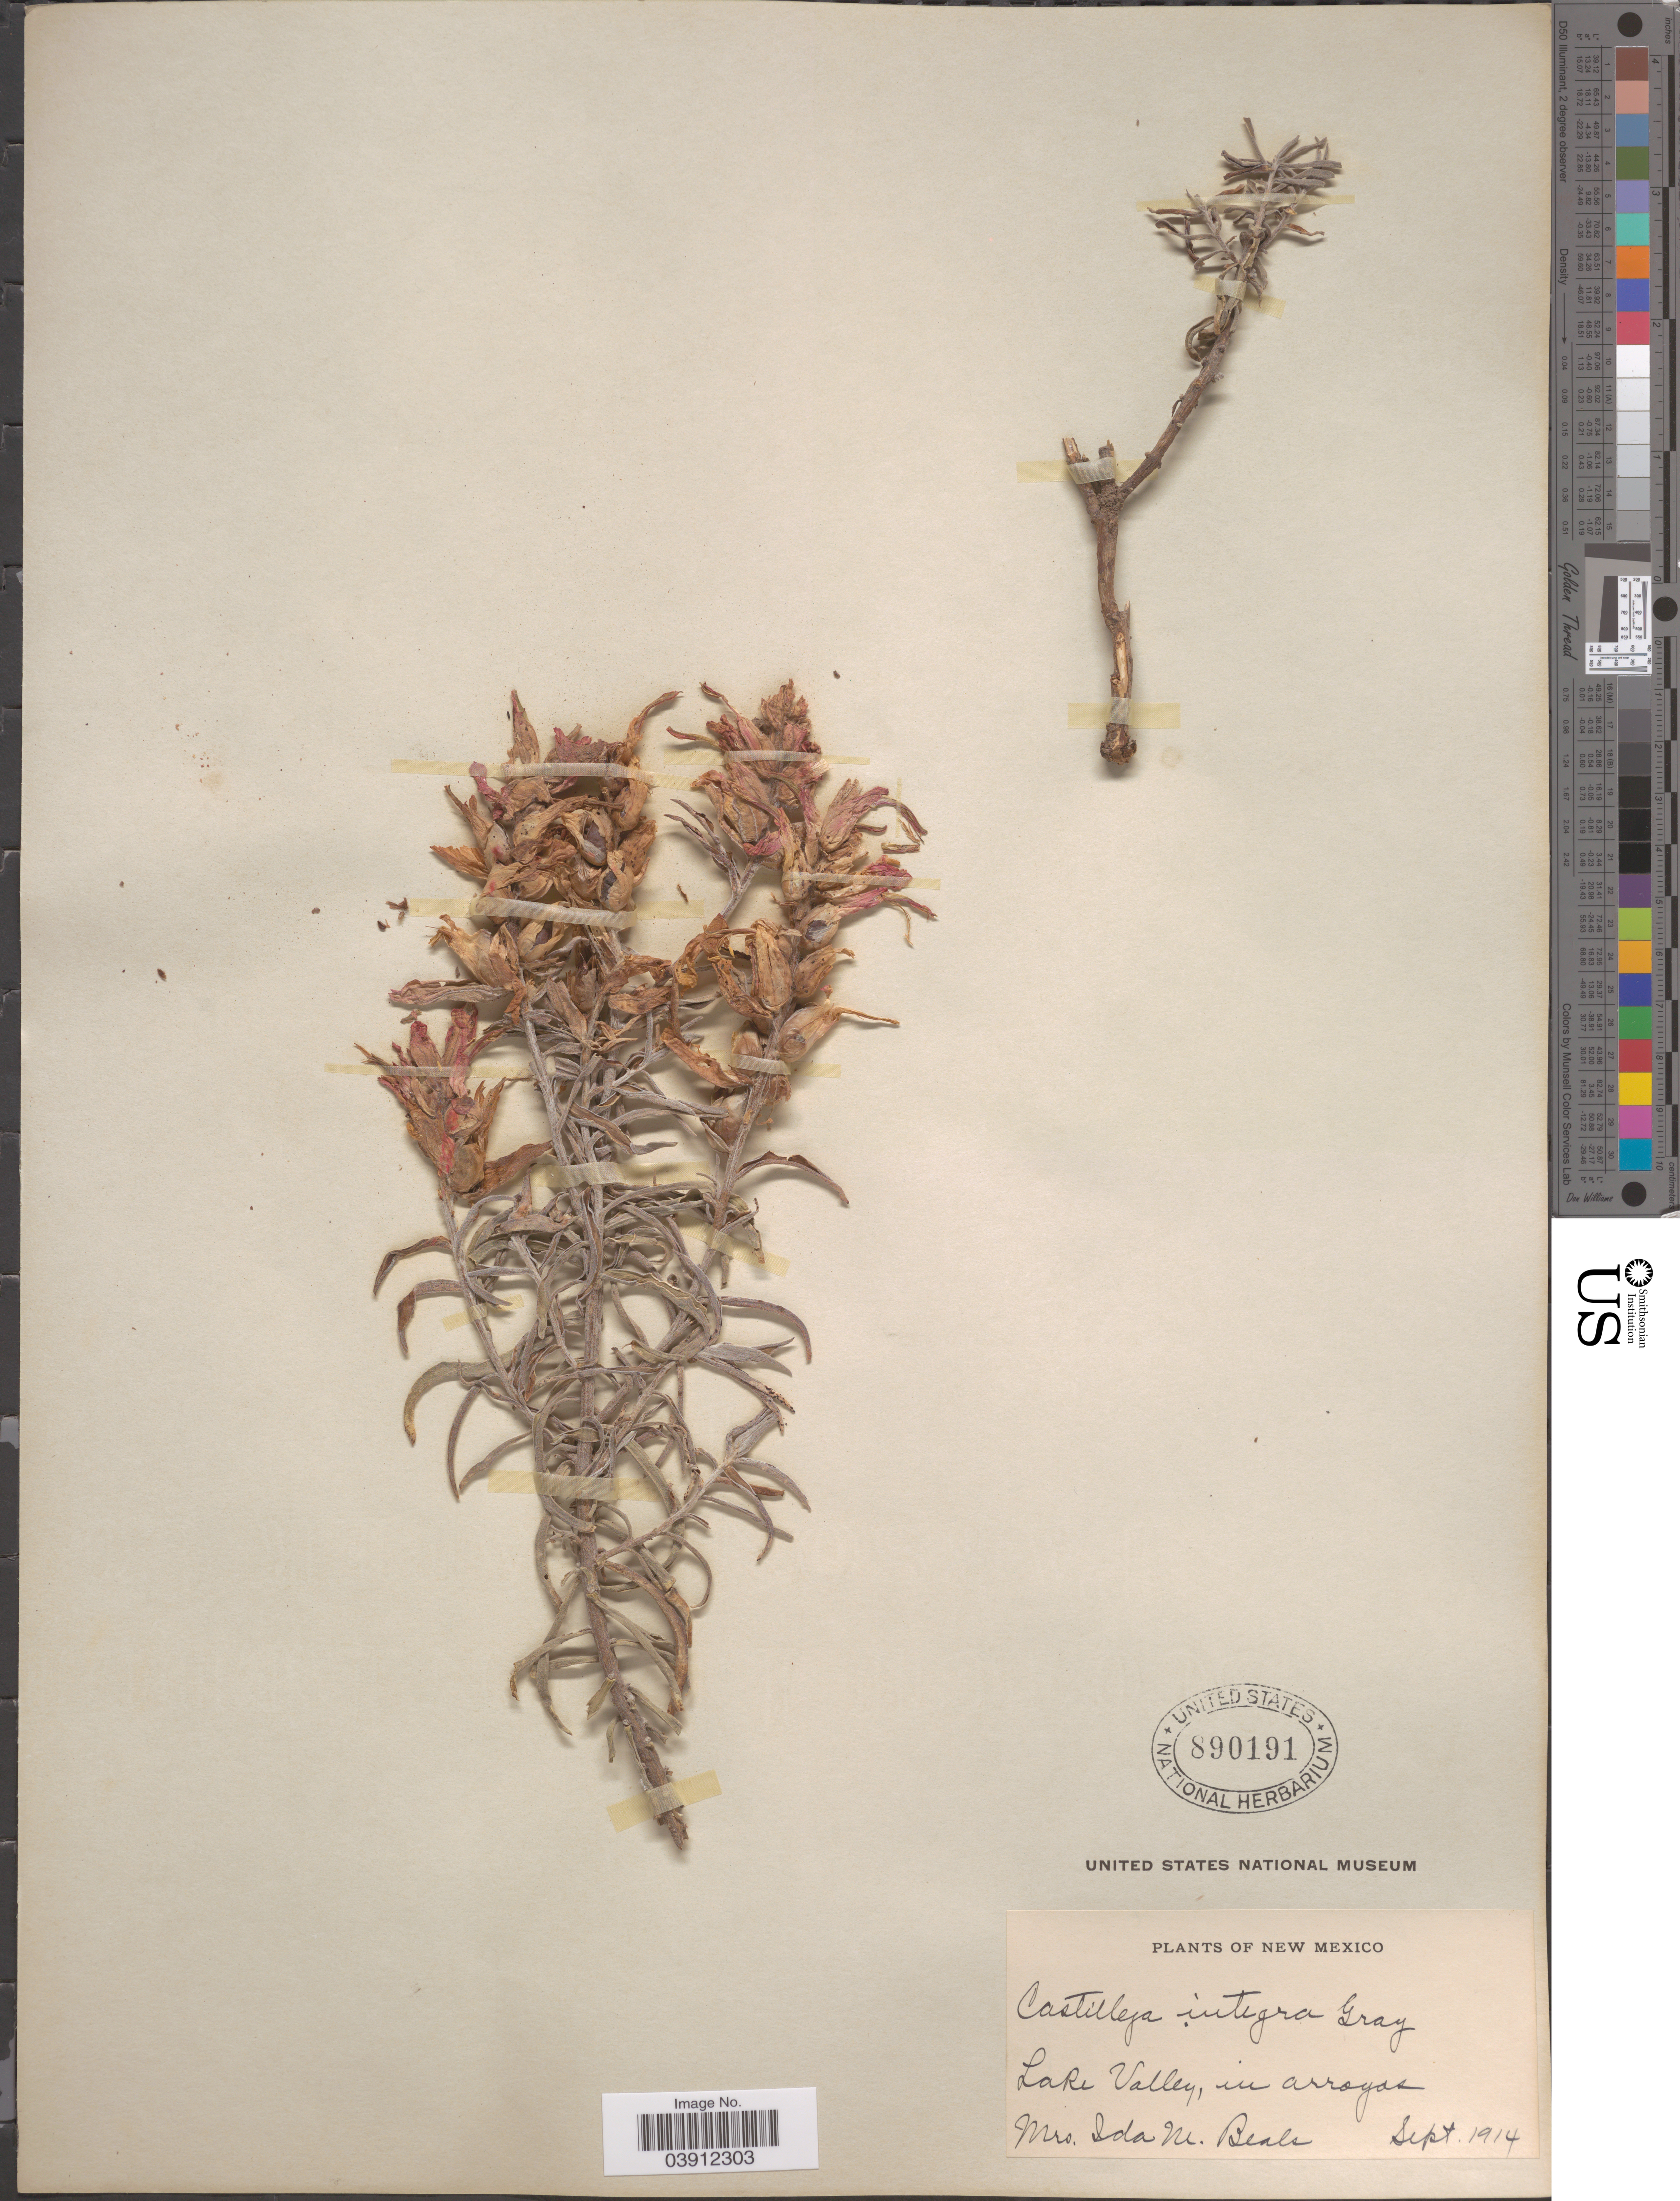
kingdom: Plantae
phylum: Tracheophyta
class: Magnoliopsida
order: Lamiales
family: Orobanchaceae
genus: Castilleja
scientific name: Castilleja integra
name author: A. Gray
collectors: I. Beals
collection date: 1914-09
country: United States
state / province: New Mexico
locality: Lake Valley, in arroyas.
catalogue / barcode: US 890191